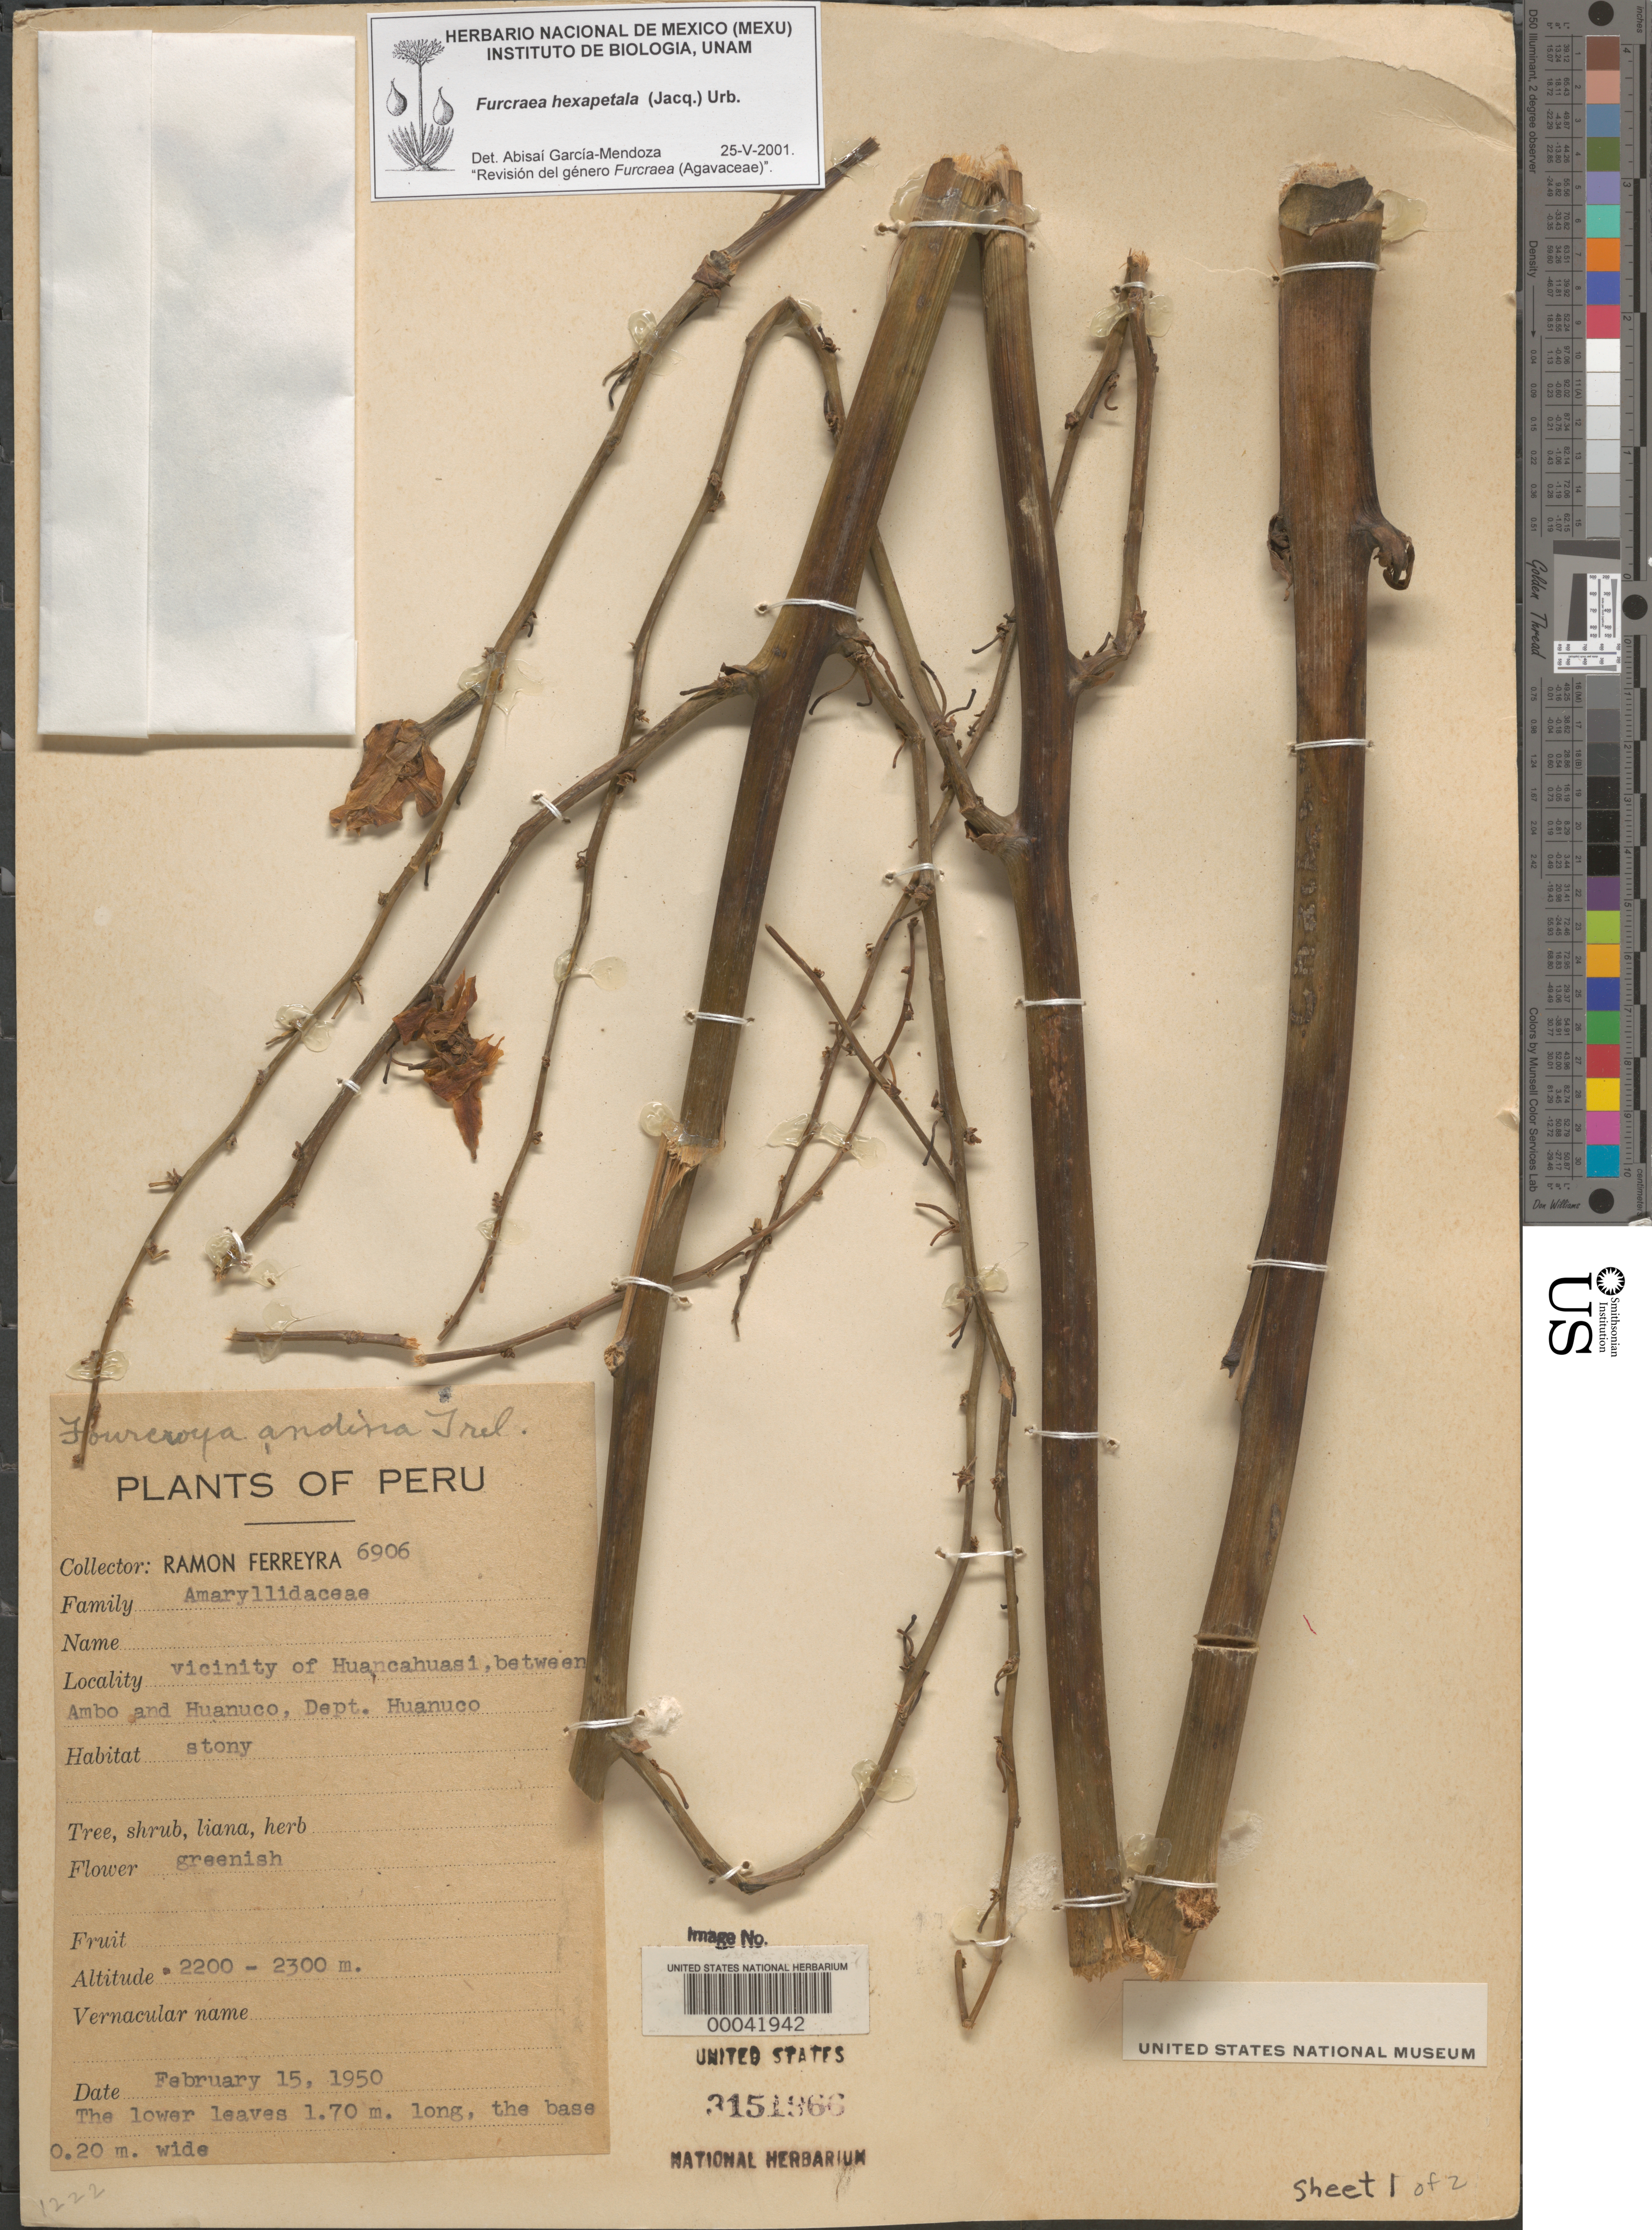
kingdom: Plantae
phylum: Tracheophyta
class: Liliopsida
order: Asparagales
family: Asparagaceae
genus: Furcraea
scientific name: Furcraea andina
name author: Trel.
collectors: R. A. Ferreyra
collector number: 6906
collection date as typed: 15 Feb 1950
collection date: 1950-02-15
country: Peru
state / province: Huánuco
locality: vicinity of Huanca Huasi, between Ambo and Huánuco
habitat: Stony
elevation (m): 2200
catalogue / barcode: US 3151366